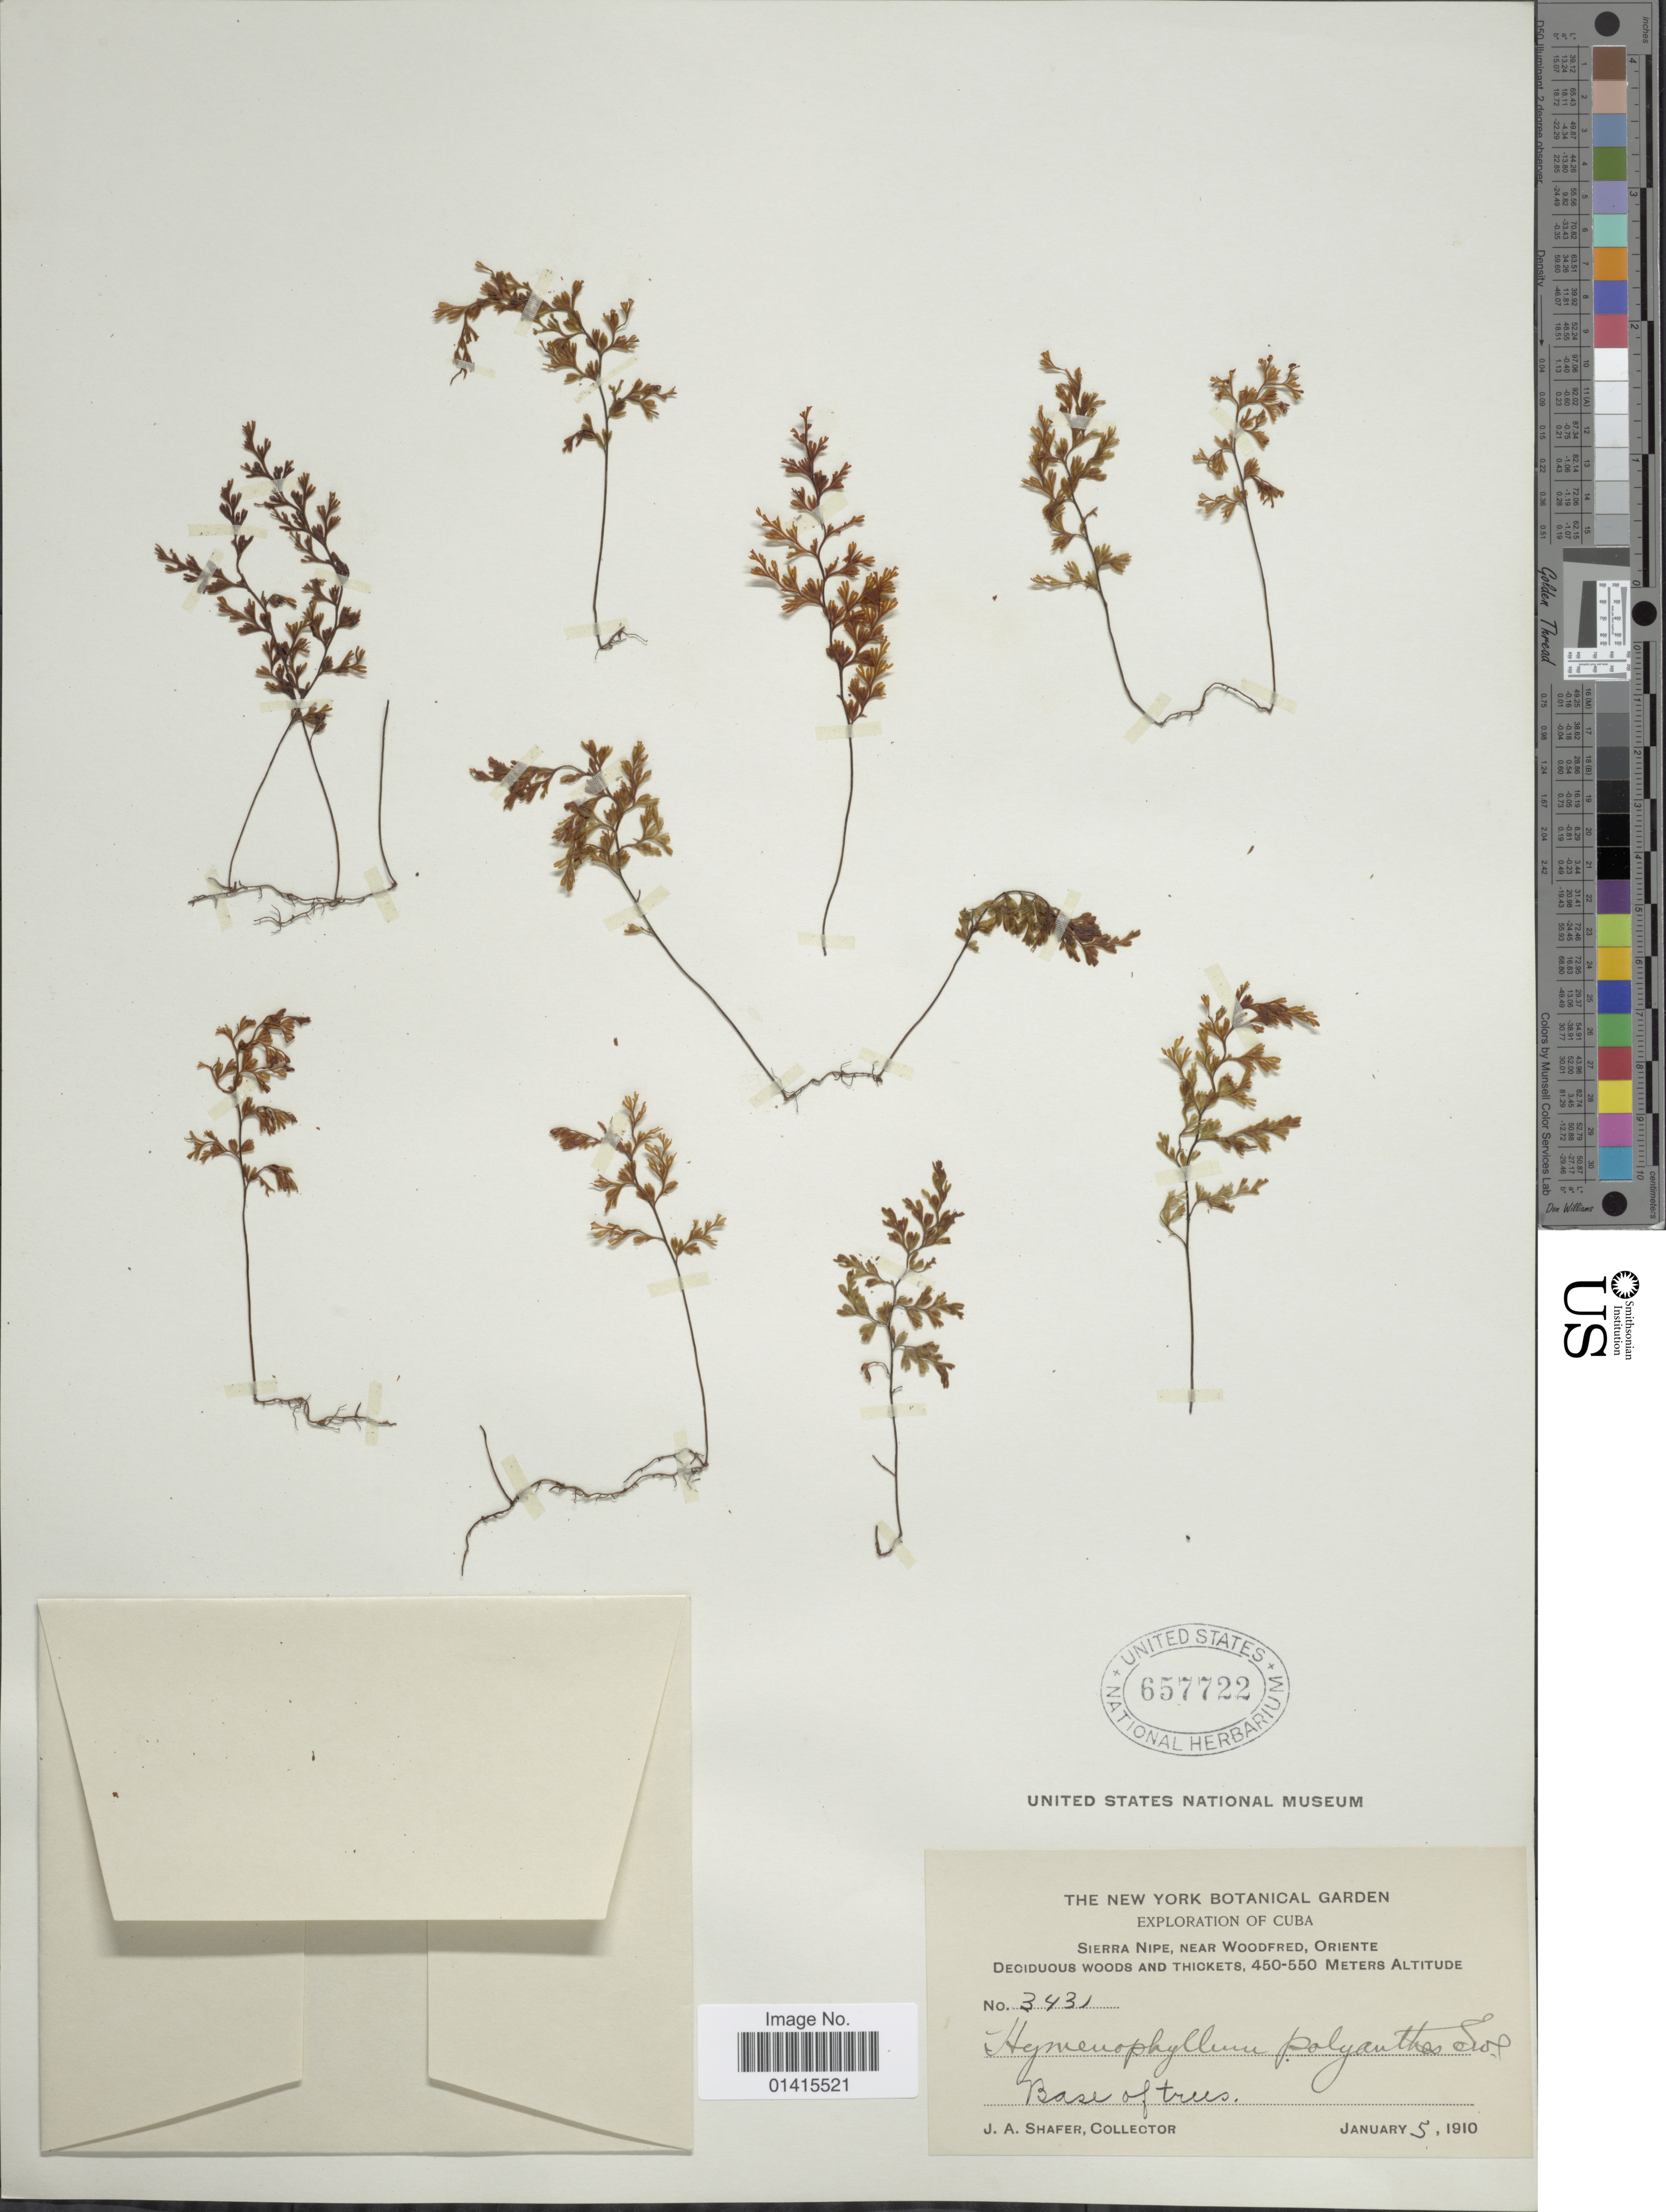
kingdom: Plantae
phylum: Tracheophyta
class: Polypodiopsida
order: Hymenophyllales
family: Hymenophyllaceae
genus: Hymenophyllum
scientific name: Hymenophyllum polyanthos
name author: (Sw.) Sw.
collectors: J. A. Shafer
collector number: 3431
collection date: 1910-01-05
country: Cuba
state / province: Oriente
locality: Sierra Nipe, Near Woodfred, oriente, Deciduous Woods and thickets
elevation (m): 450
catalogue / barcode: US 657722